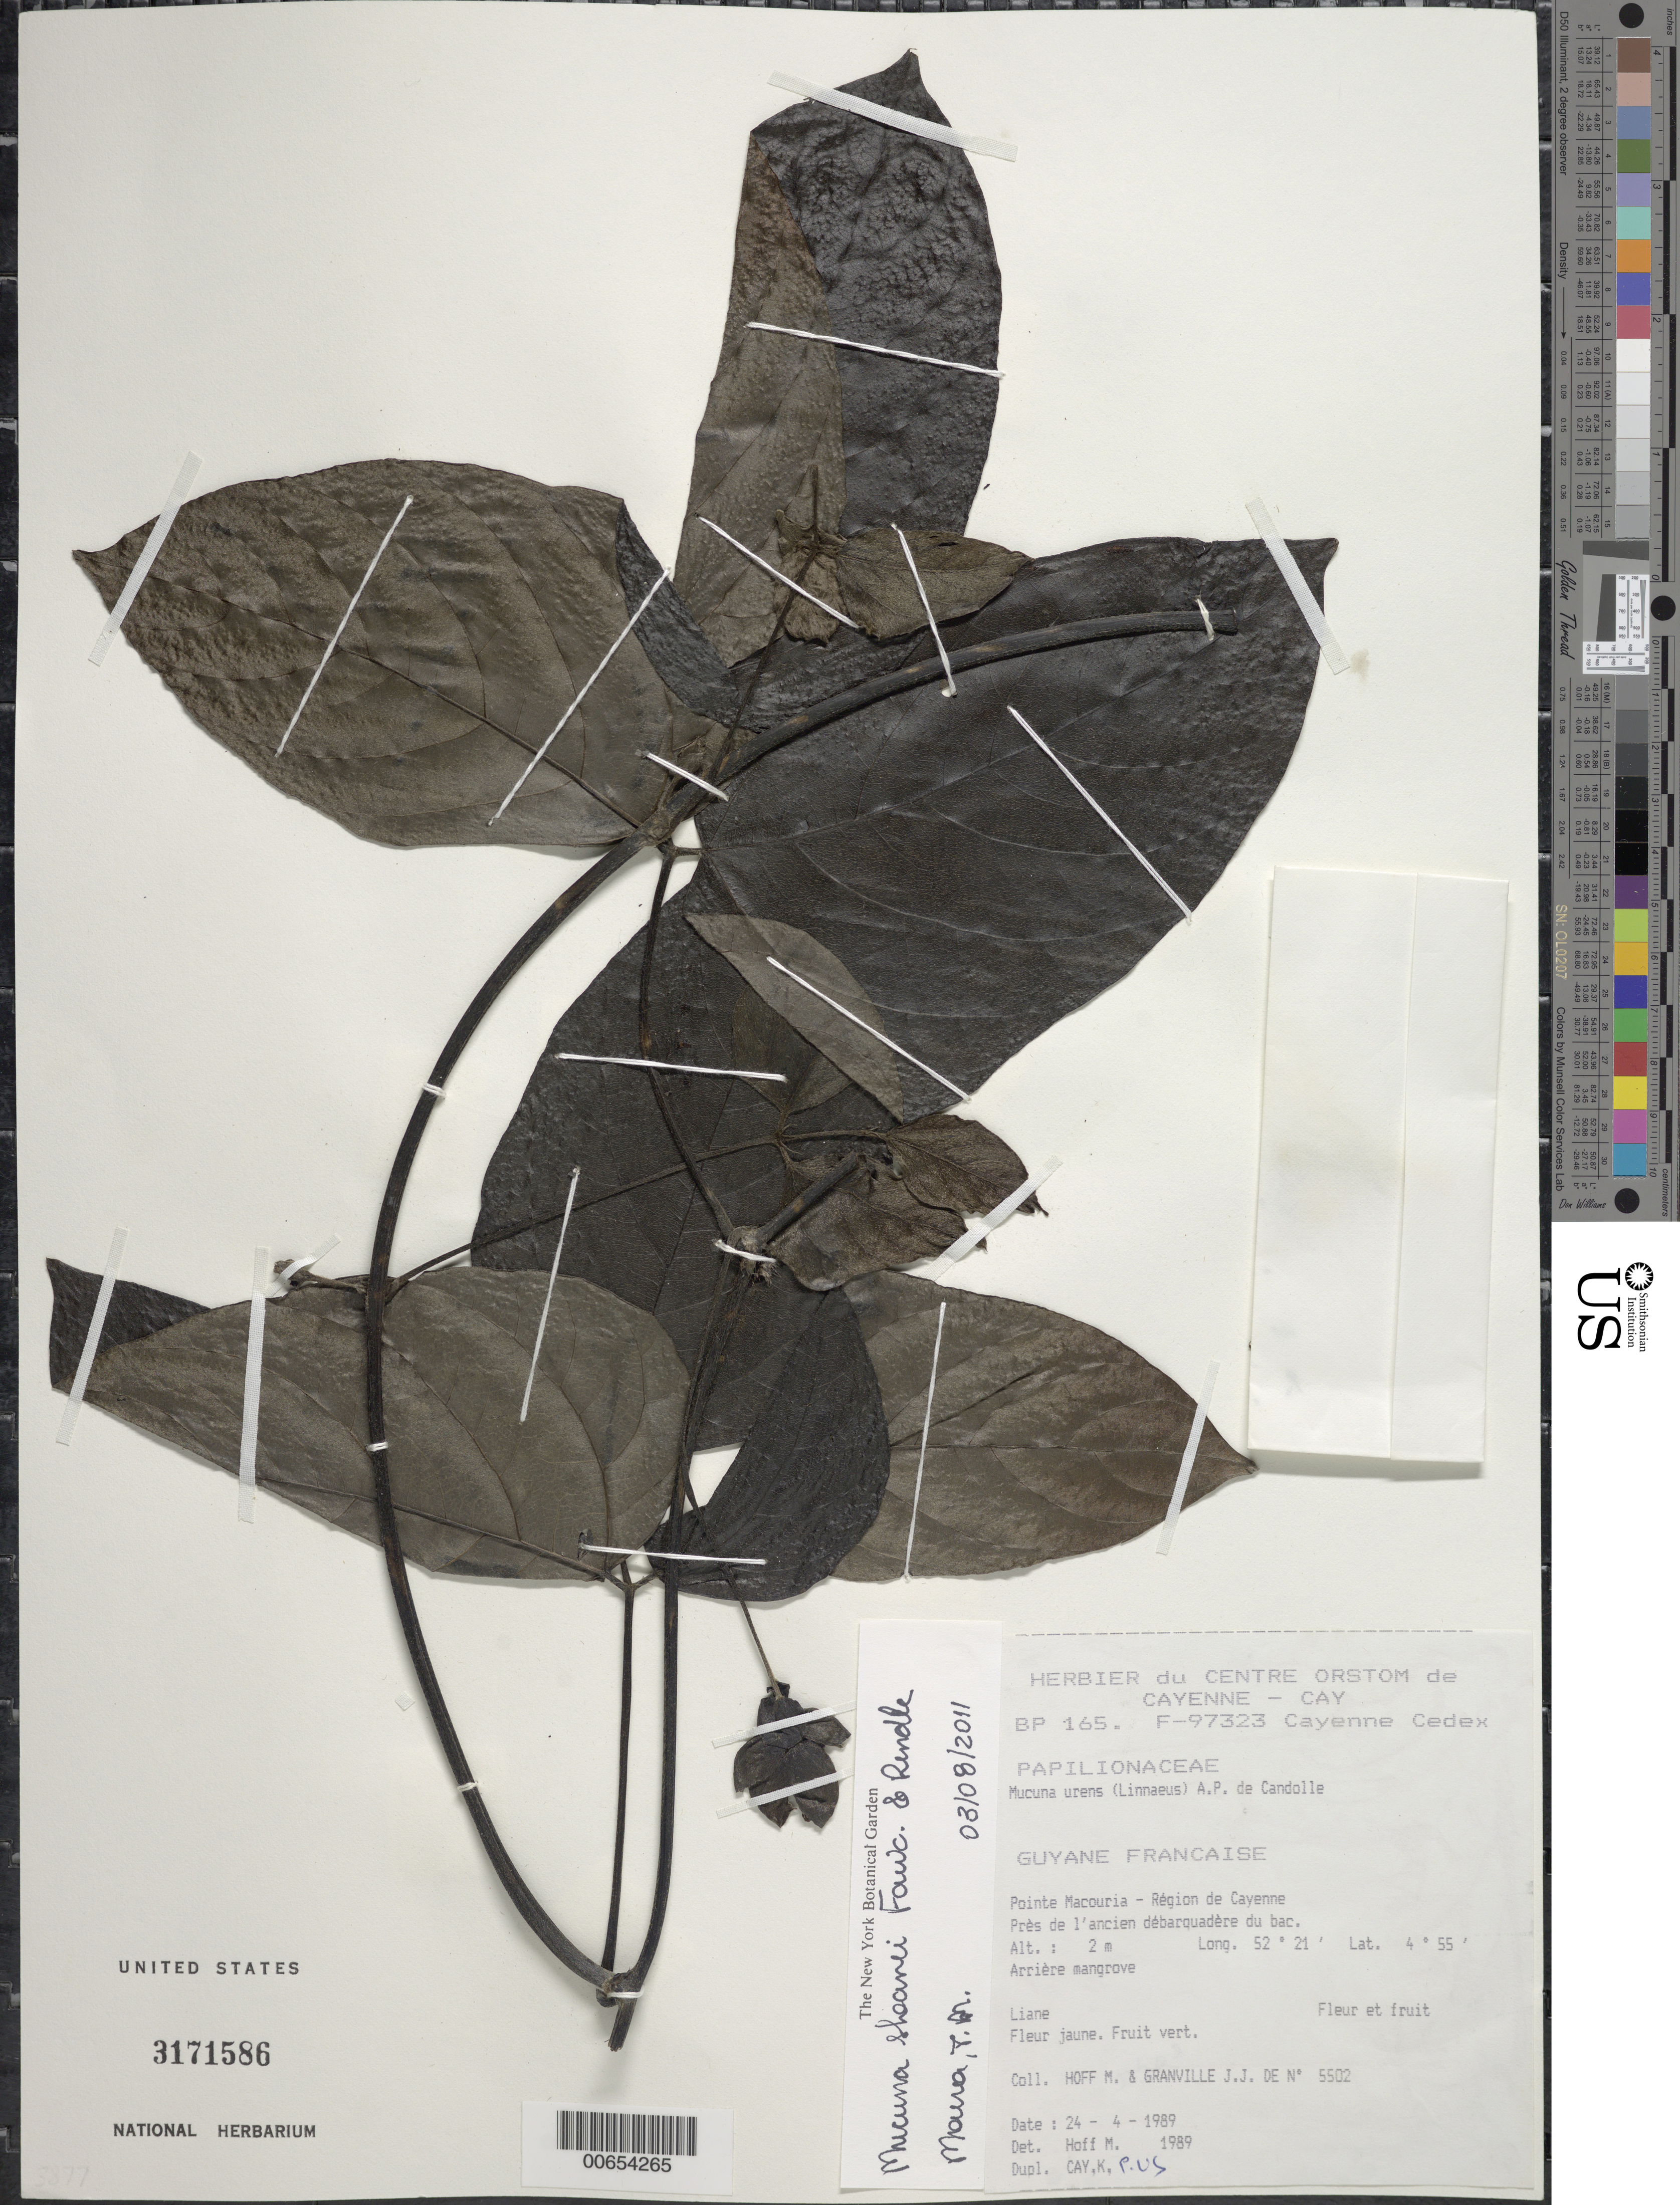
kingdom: Plantae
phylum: Tracheophyta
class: Magnoliopsida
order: Fabales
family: Fabaceae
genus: Mucuna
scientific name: Mucuna sloanei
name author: Fawc. & Rendle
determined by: Moura, T. M. de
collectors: M. Hoff & J.-J. de Granville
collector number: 5502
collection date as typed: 24-Apr-89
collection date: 1989-04-24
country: French Guiana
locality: Pointe Macouria, région de Cayenne. Pres de l'ancien debarquadere du bac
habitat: Rear of mangrove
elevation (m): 2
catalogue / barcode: US 3171586